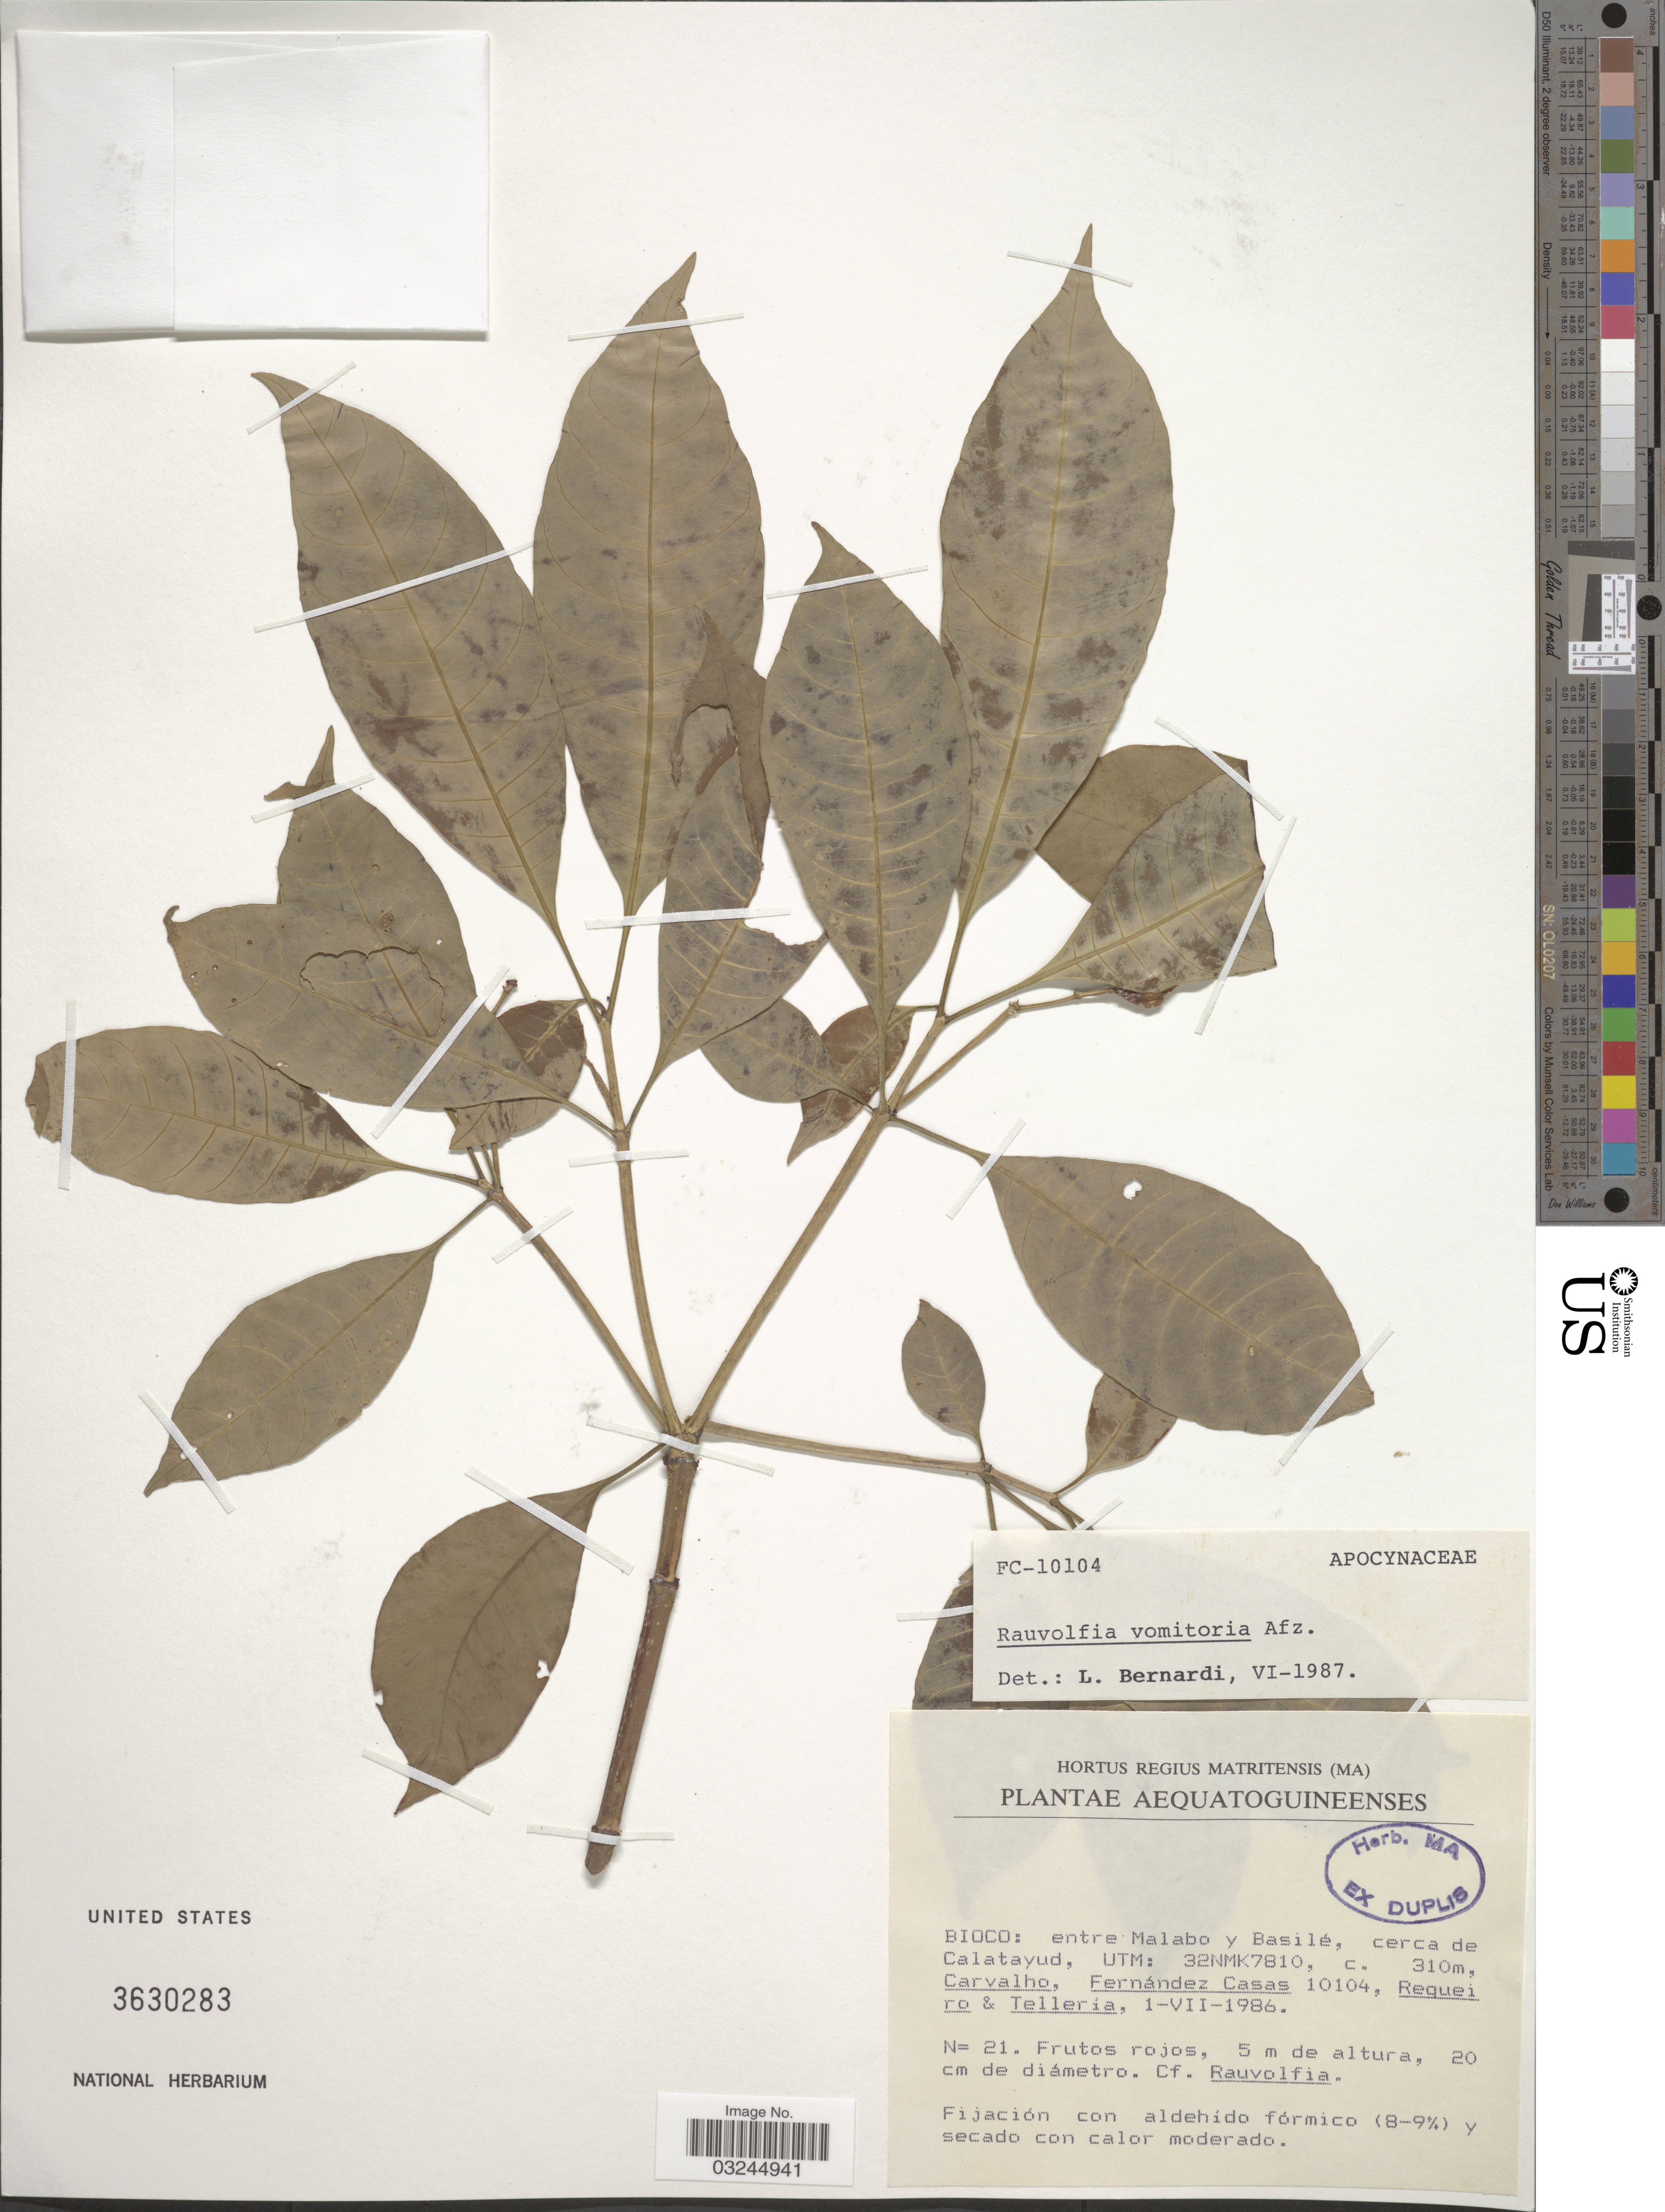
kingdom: Plantae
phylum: Tracheophyta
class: Magnoliopsida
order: Gentianales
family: Apocynaceae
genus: Rauvolfia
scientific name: Rauvolfia vomitoria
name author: Afzel.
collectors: Carvalho, --, F. Casas, Requeiro, -- & -. Telleria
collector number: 10104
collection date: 1986-07-01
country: Equatorial Guinea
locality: Bioco: entre Malabo y Basilé, cerca de Calatayud, UTM: 32NMK7810.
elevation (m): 310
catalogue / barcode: US 3630283